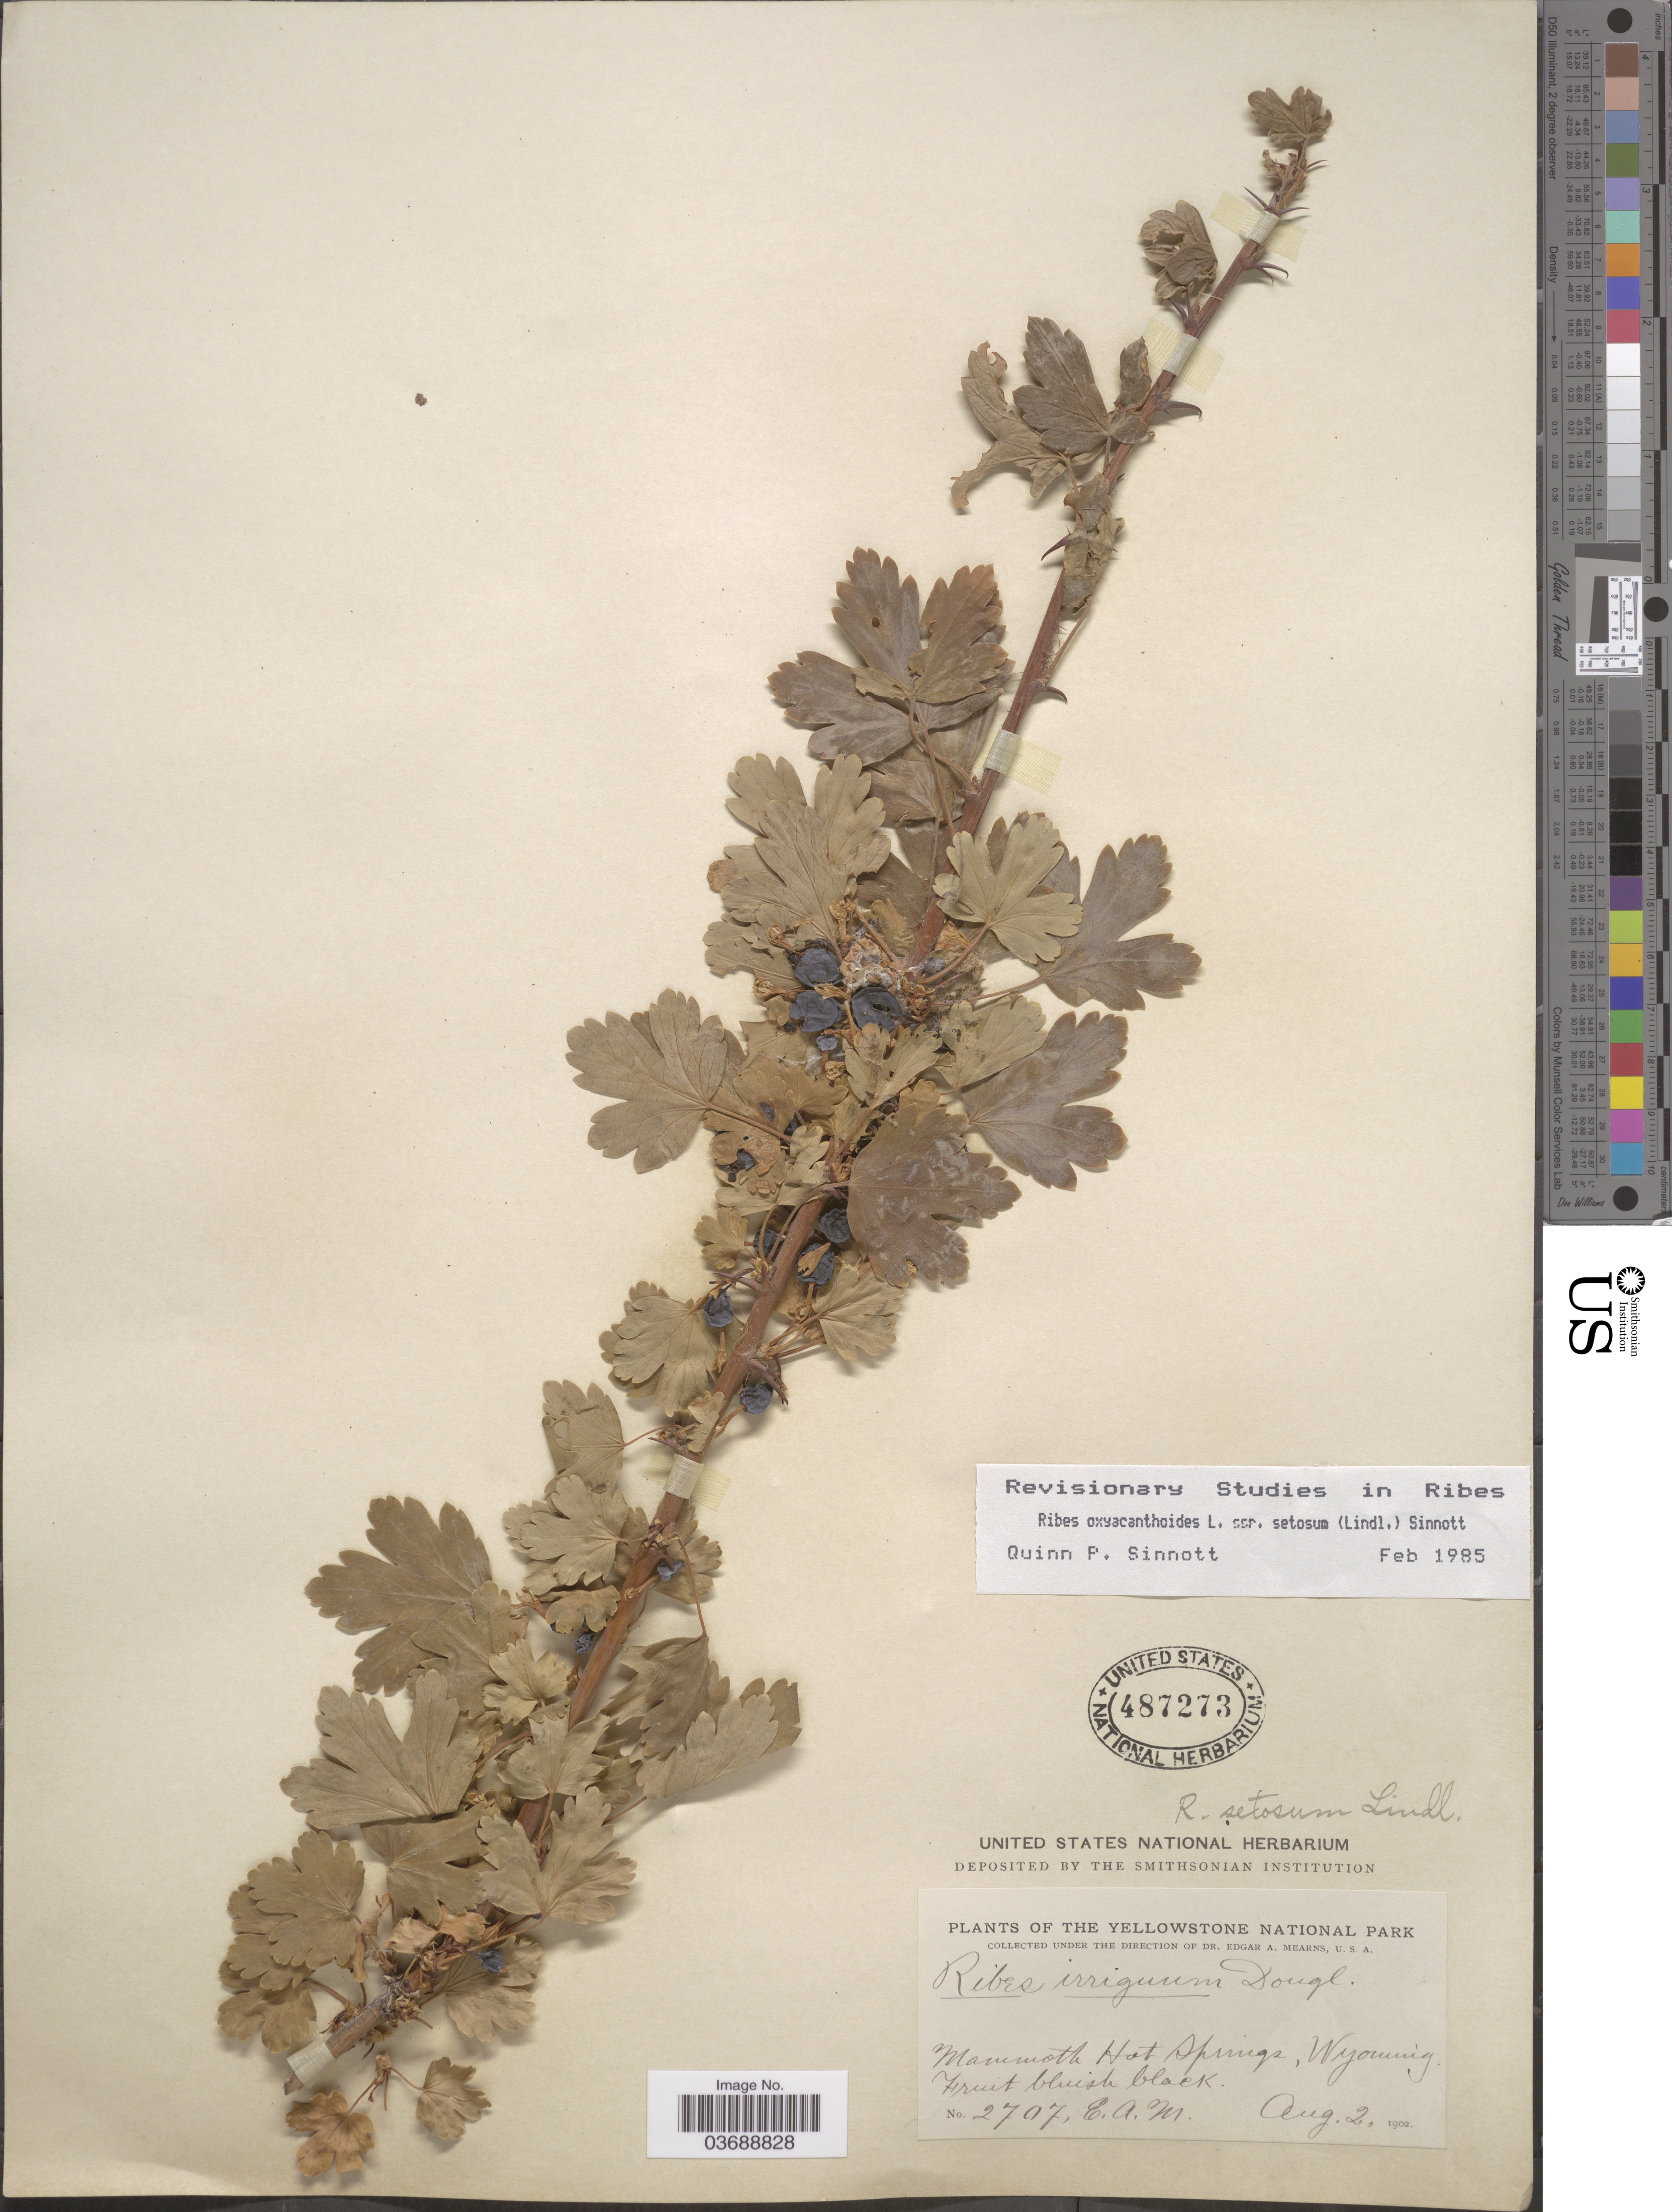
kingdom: Plantae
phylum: Tracheophyta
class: Magnoliopsida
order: Saxifragales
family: Grossulariaceae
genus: Ribes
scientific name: Ribes oxyacanthoides subsp. setosum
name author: (Lindl.) Q.P. Sinnott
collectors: E. A. Mearns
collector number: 2707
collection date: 1902-08-02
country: United States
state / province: Wyoming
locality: The Yellowstone National Park. Mammoth Hot Springs.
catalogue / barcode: US 487273